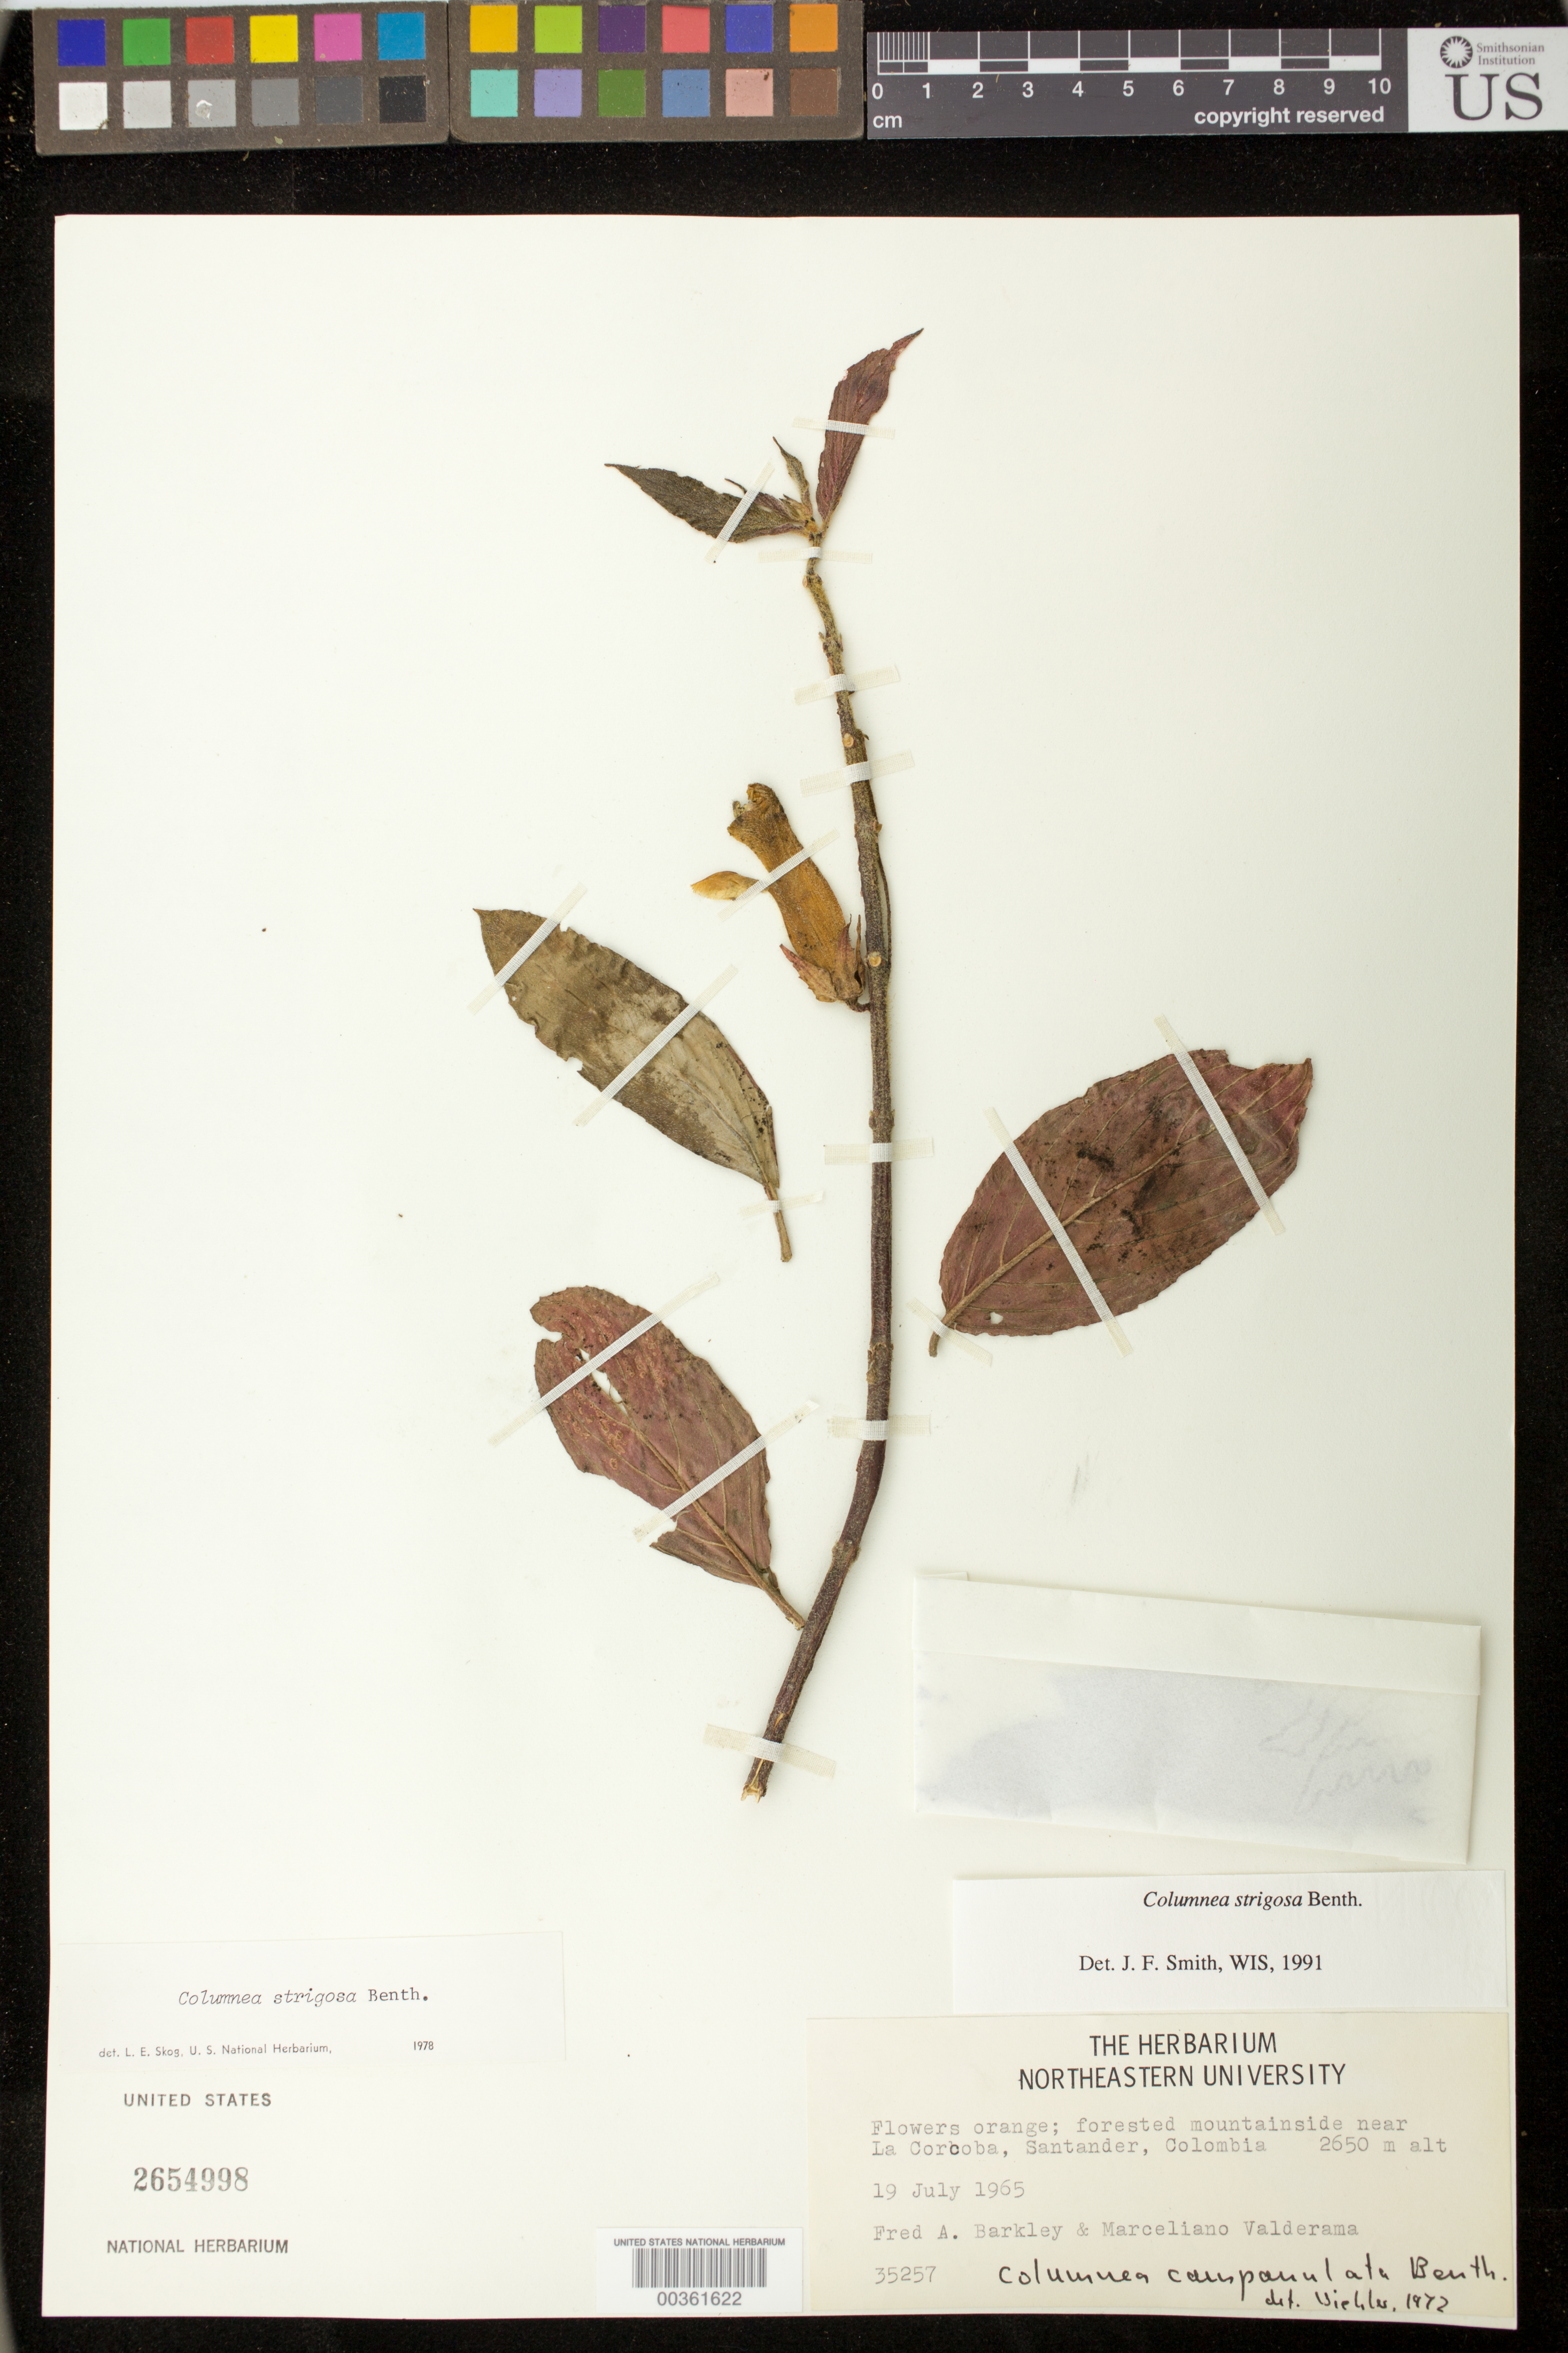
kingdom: Plantae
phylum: Tracheophyta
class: Magnoliopsida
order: Lamiales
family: Gesneriaceae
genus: Columnea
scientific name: Columnea strigosa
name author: Benth.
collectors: F. A. Barkley & M. Valderama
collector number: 35257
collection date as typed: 19 Jul 1965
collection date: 1965-07-19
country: Colombia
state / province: Santander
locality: Near La Corcoba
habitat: Forested mountainside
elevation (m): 2650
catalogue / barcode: US 2654998